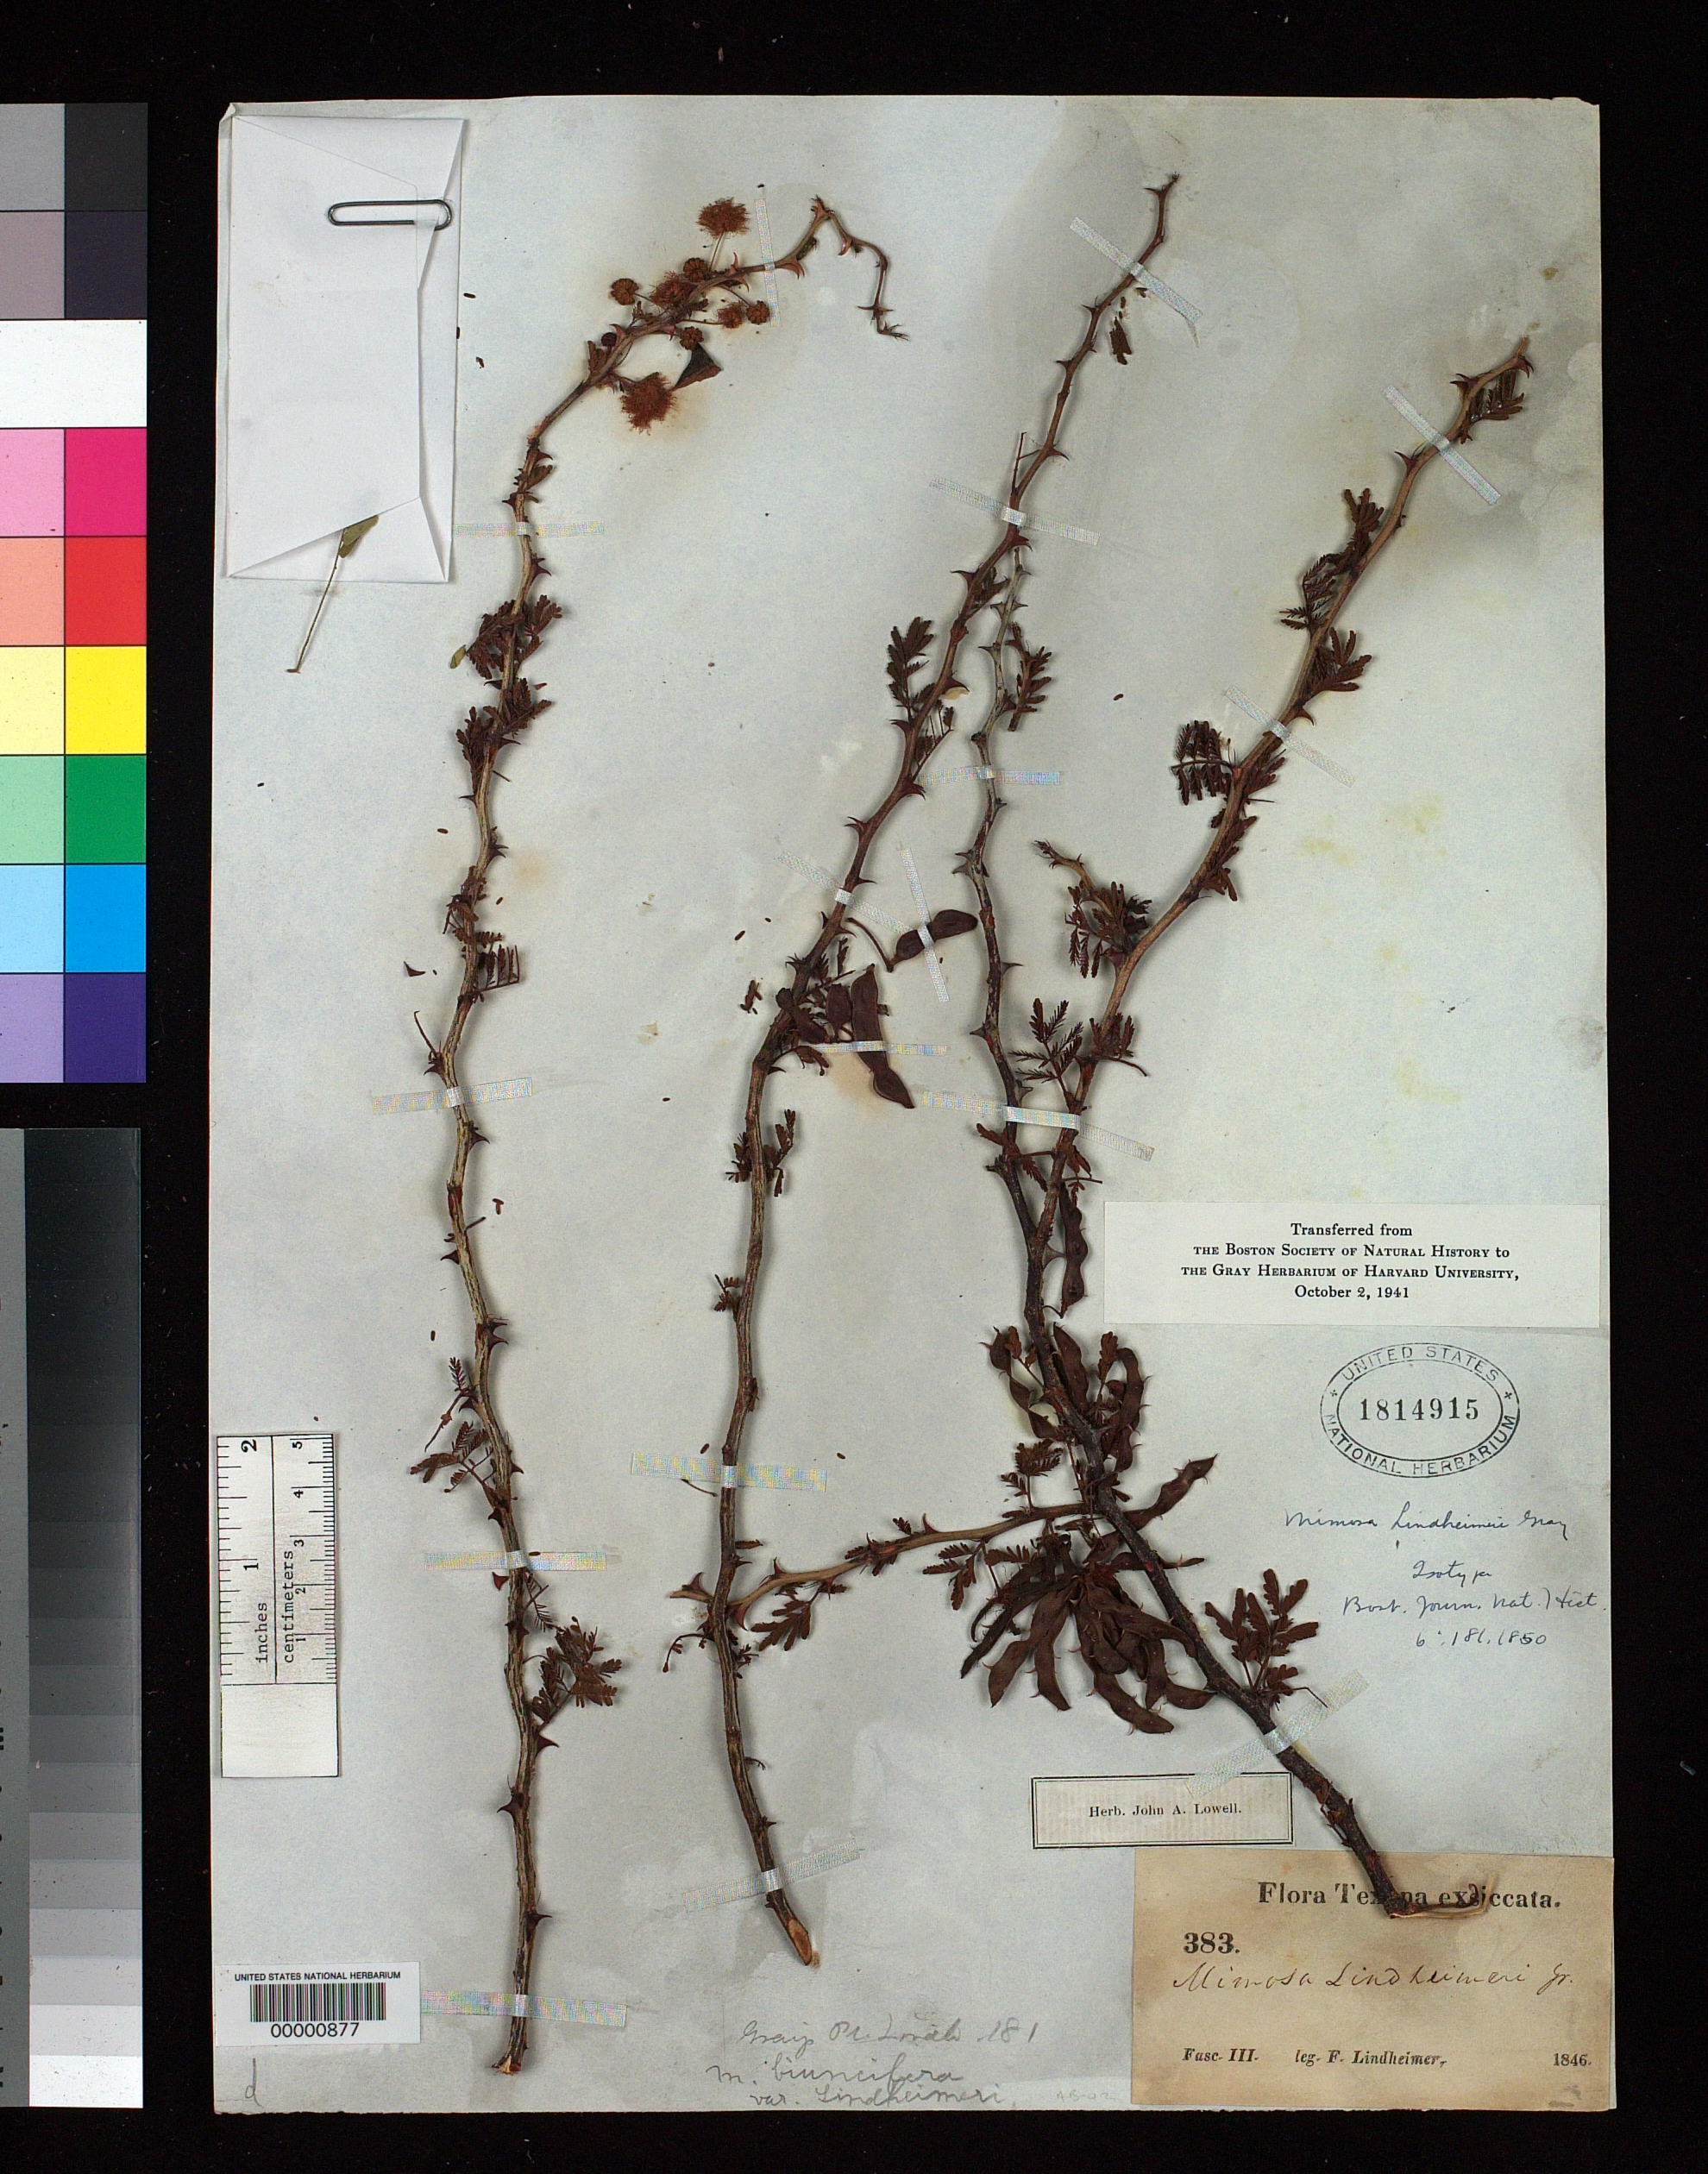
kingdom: Plantae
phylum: Tracheophyta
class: Magnoliopsida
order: Fabales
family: Fabaceae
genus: Mimosa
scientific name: Mimosa lindheimeri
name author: A. Gray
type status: Isotype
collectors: F. J. Lindheimer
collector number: III 383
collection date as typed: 1846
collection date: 1846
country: United States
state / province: Texas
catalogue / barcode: US 1814915